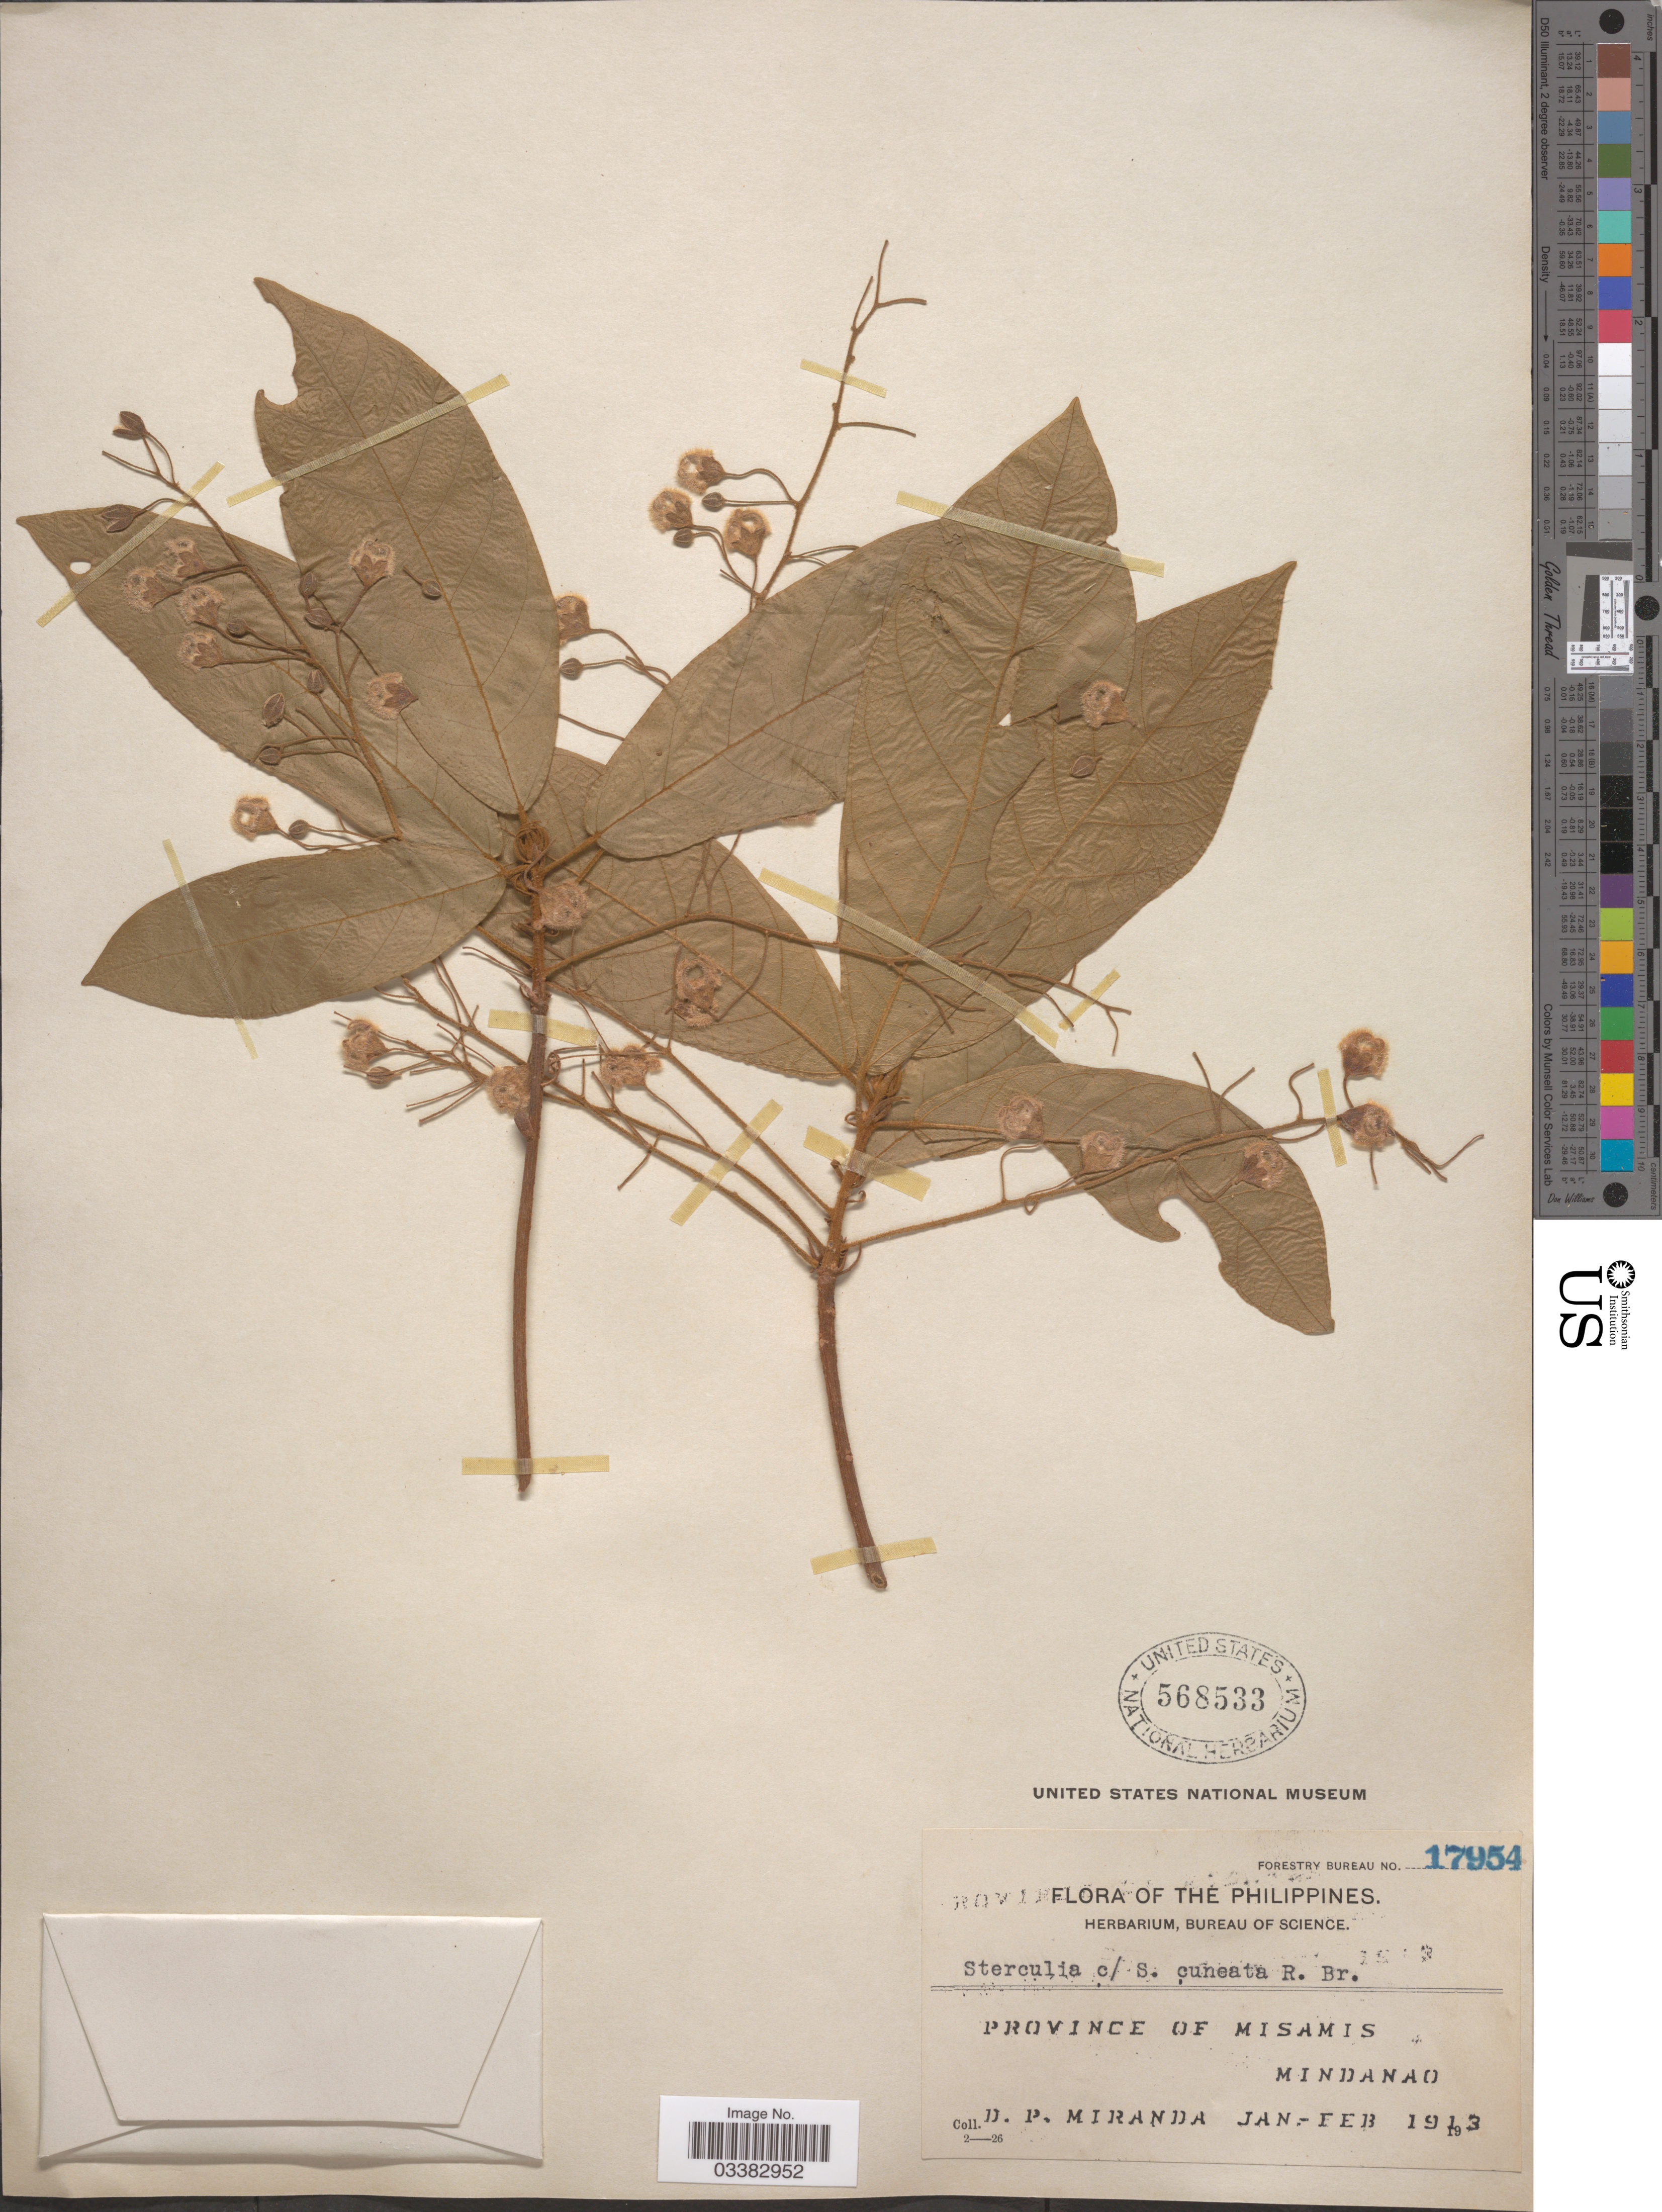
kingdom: Plantae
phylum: Tracheophyta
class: Magnoliopsida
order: Malvales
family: Malvaceae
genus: Sterculia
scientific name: Sterculia cuneata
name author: R. Br.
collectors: D. P. Miranda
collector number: Forestry Bureau 17954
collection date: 1913-01/1913-02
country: Philippines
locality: Province of Misamis. Mindanao.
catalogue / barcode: US 568533